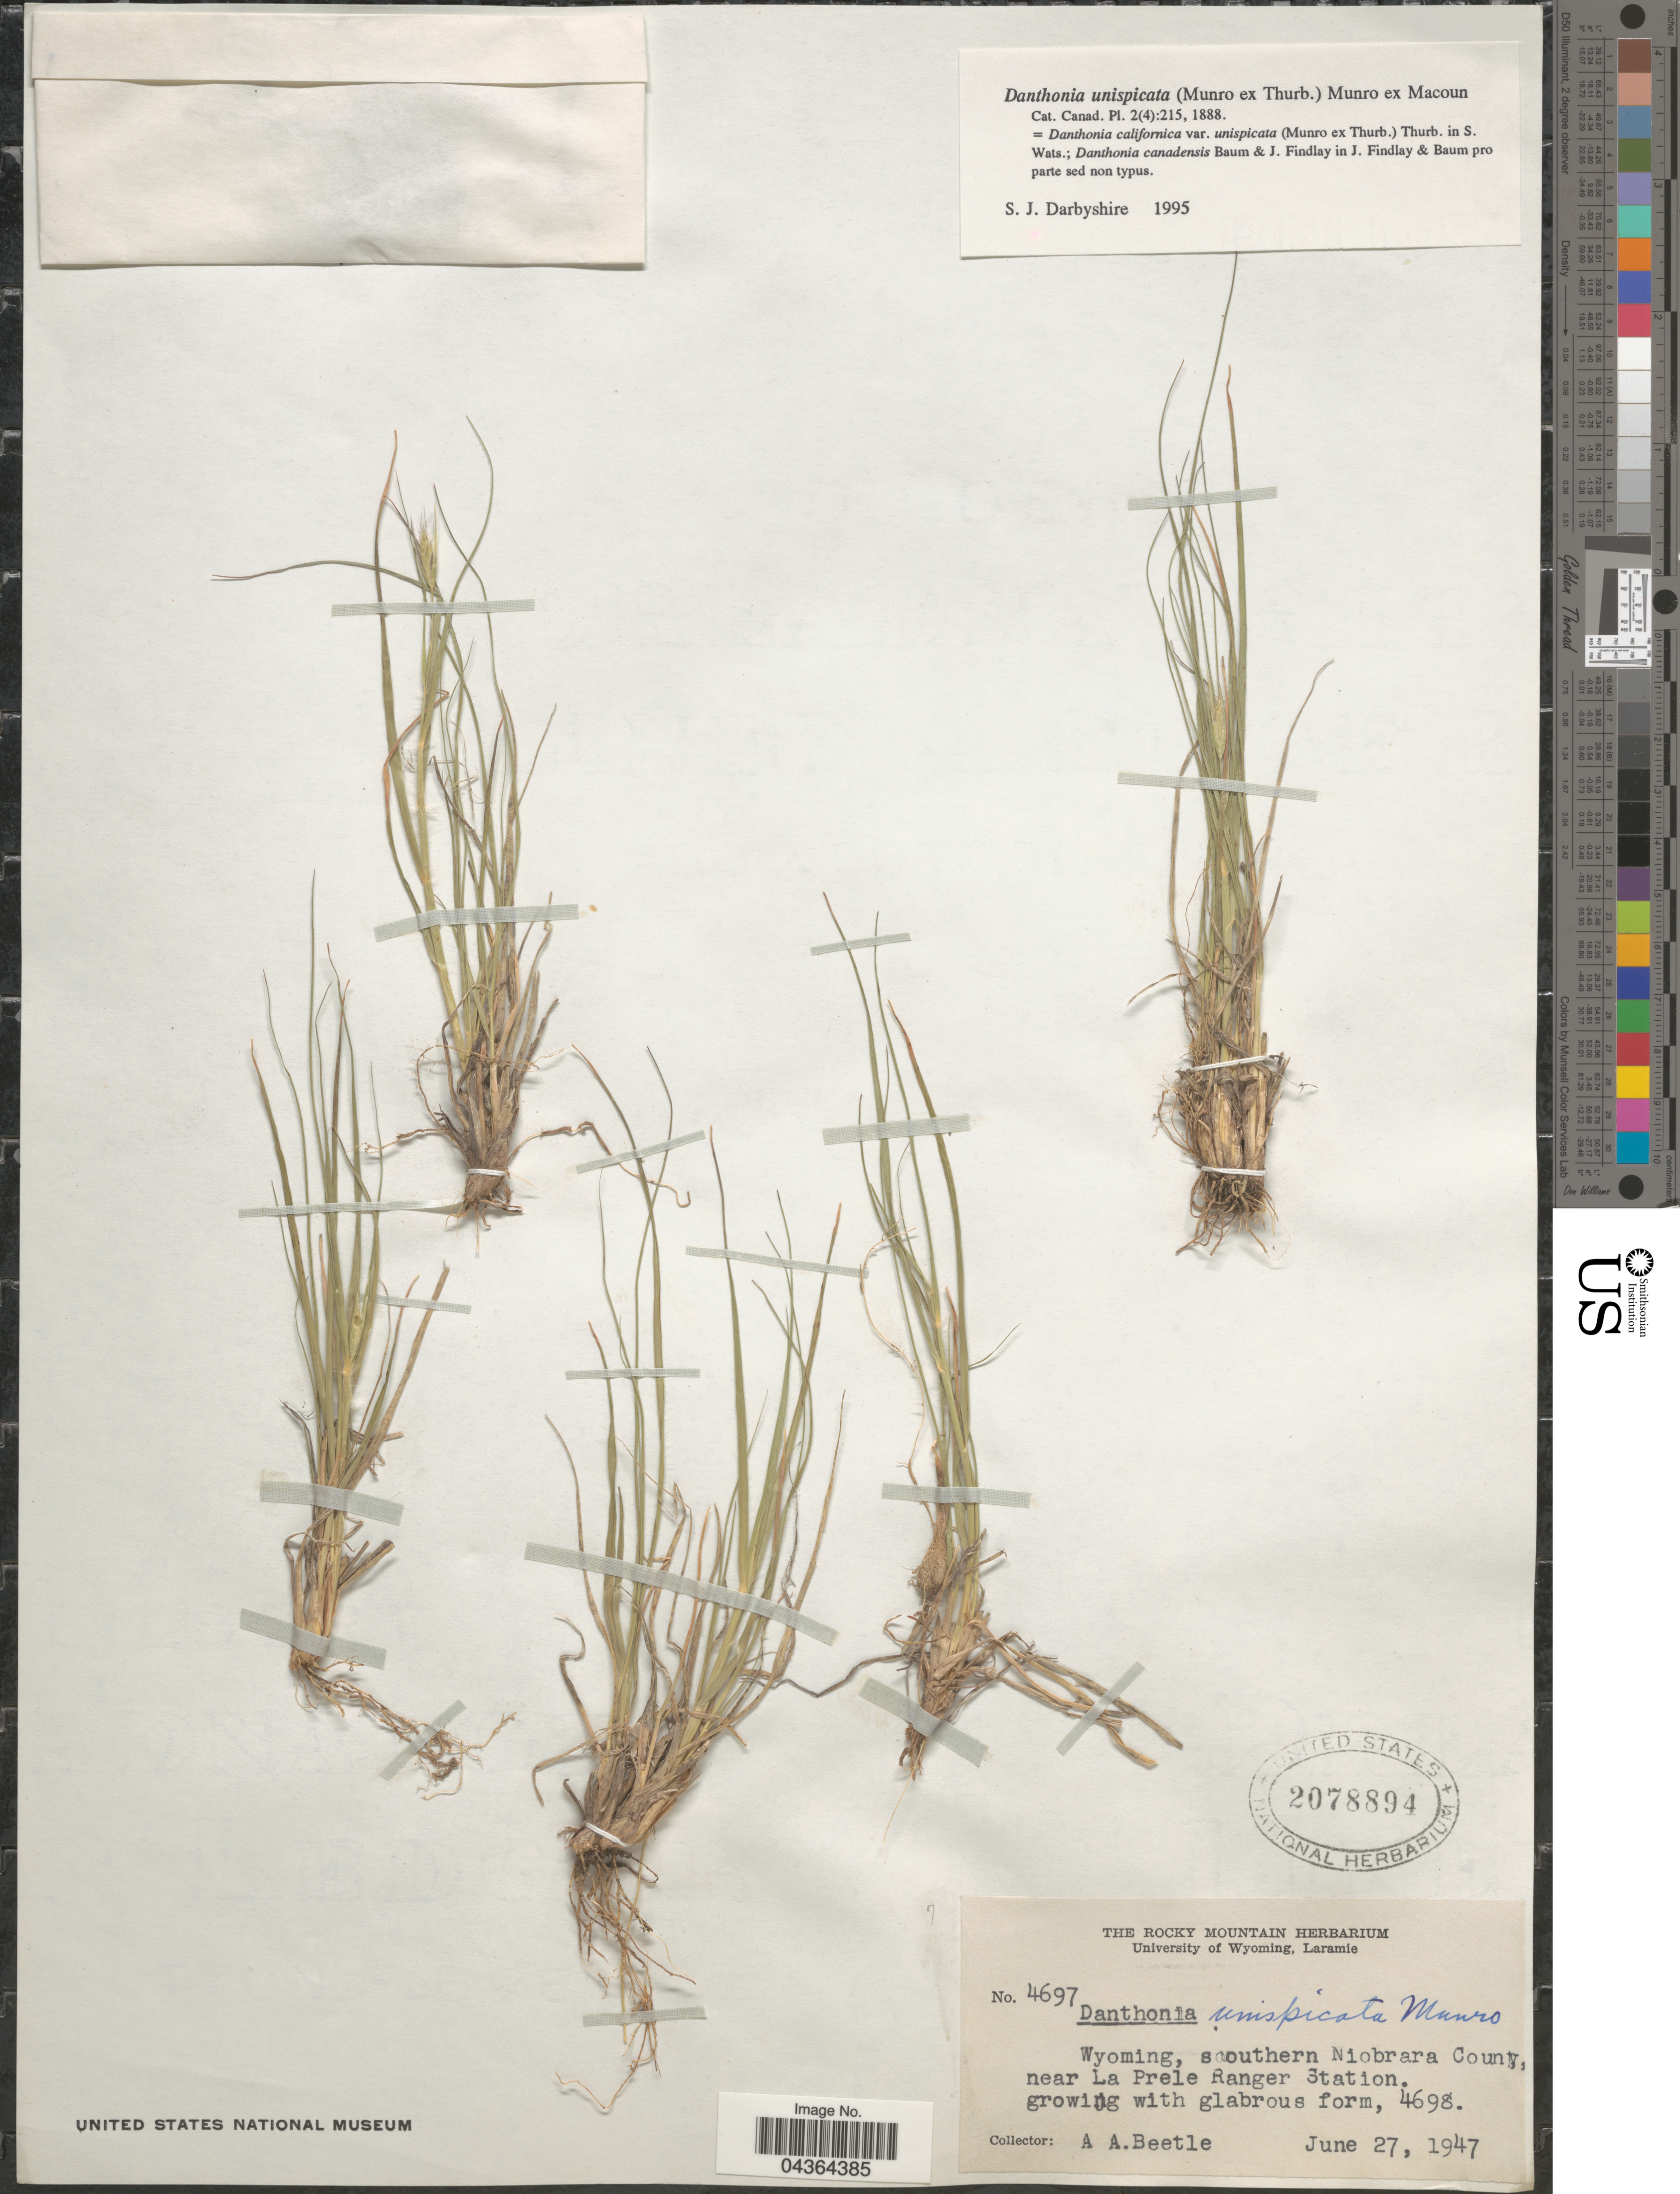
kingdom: Plantae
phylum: Tracheophyta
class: Liliopsida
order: Poales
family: Poaceae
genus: Danthonia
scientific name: Danthonia unispicata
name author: (Thurb.) Munro ex Macoun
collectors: A. A. Beetle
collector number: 4697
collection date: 1947-06-27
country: United States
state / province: Wyoming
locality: Southern Niobrara County, near La Prele Ranger Station.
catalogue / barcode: US 2078894